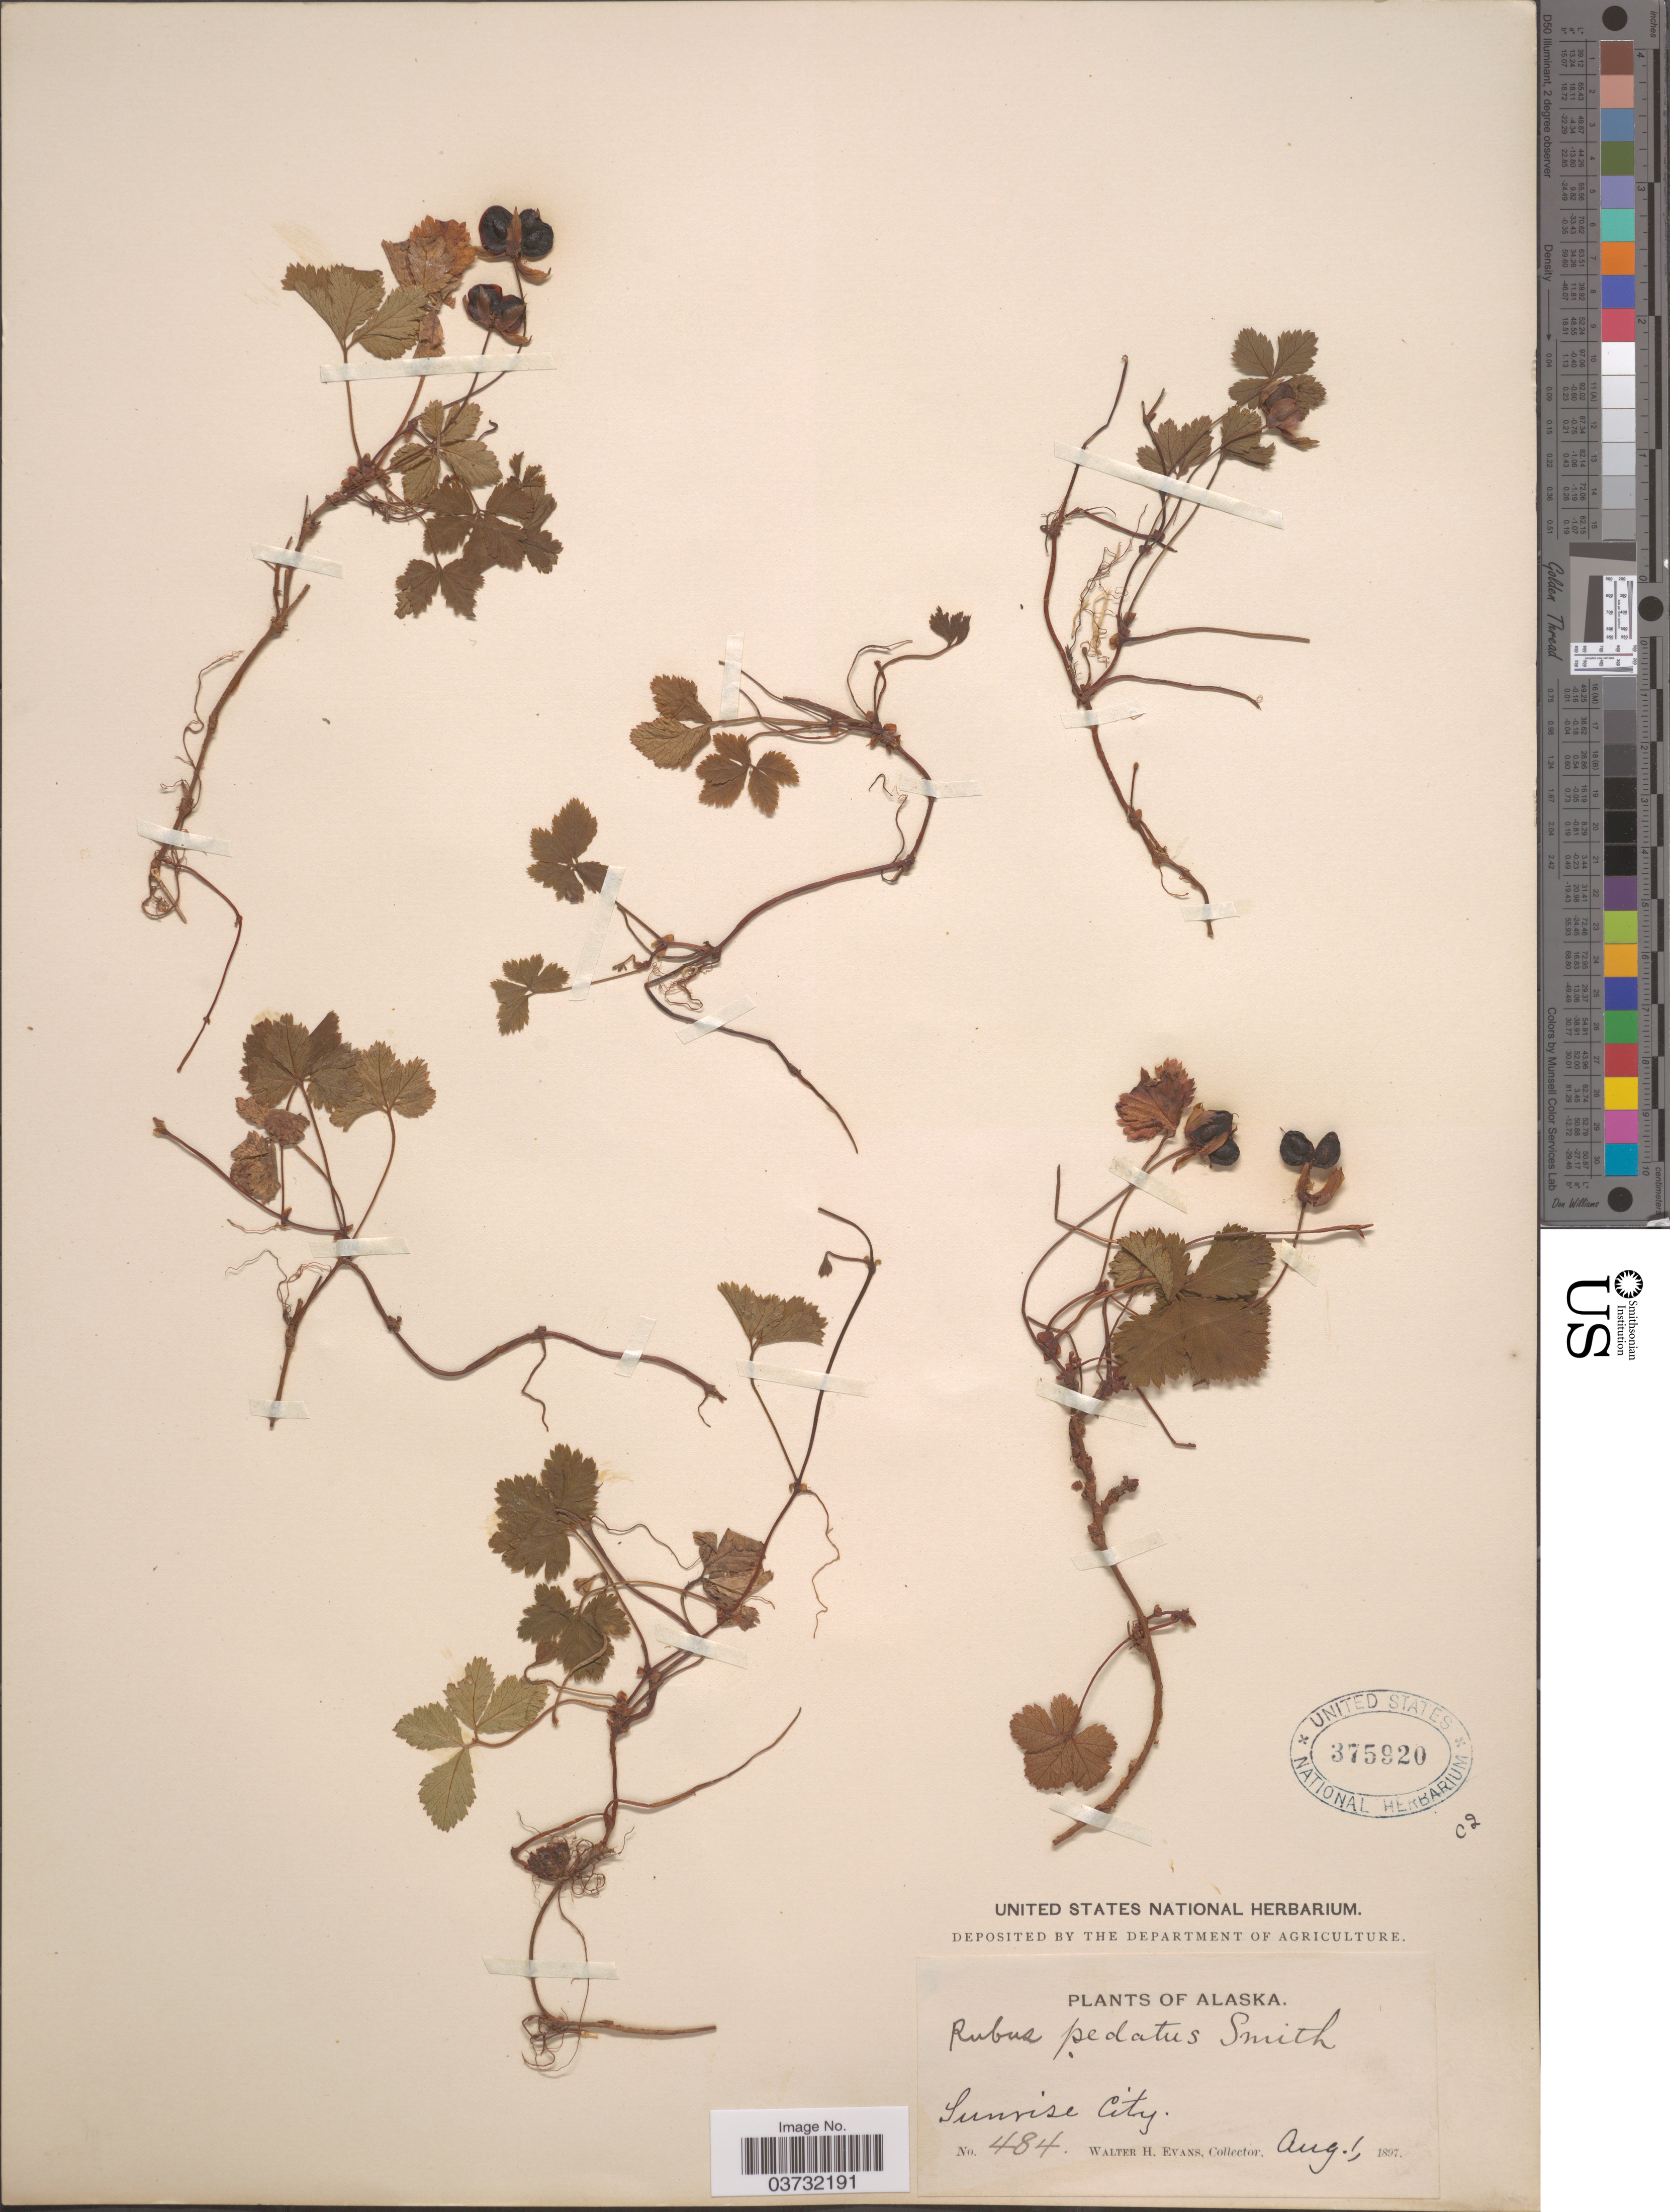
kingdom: Plantae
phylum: Tracheophyta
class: Magnoliopsida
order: Rosales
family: Rosaceae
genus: Rubus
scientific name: Rubus pedatus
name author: Sm.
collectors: W. H. Evans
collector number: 484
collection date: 1897-08-01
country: United States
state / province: Alaska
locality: Sunrise City.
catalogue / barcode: US 375920